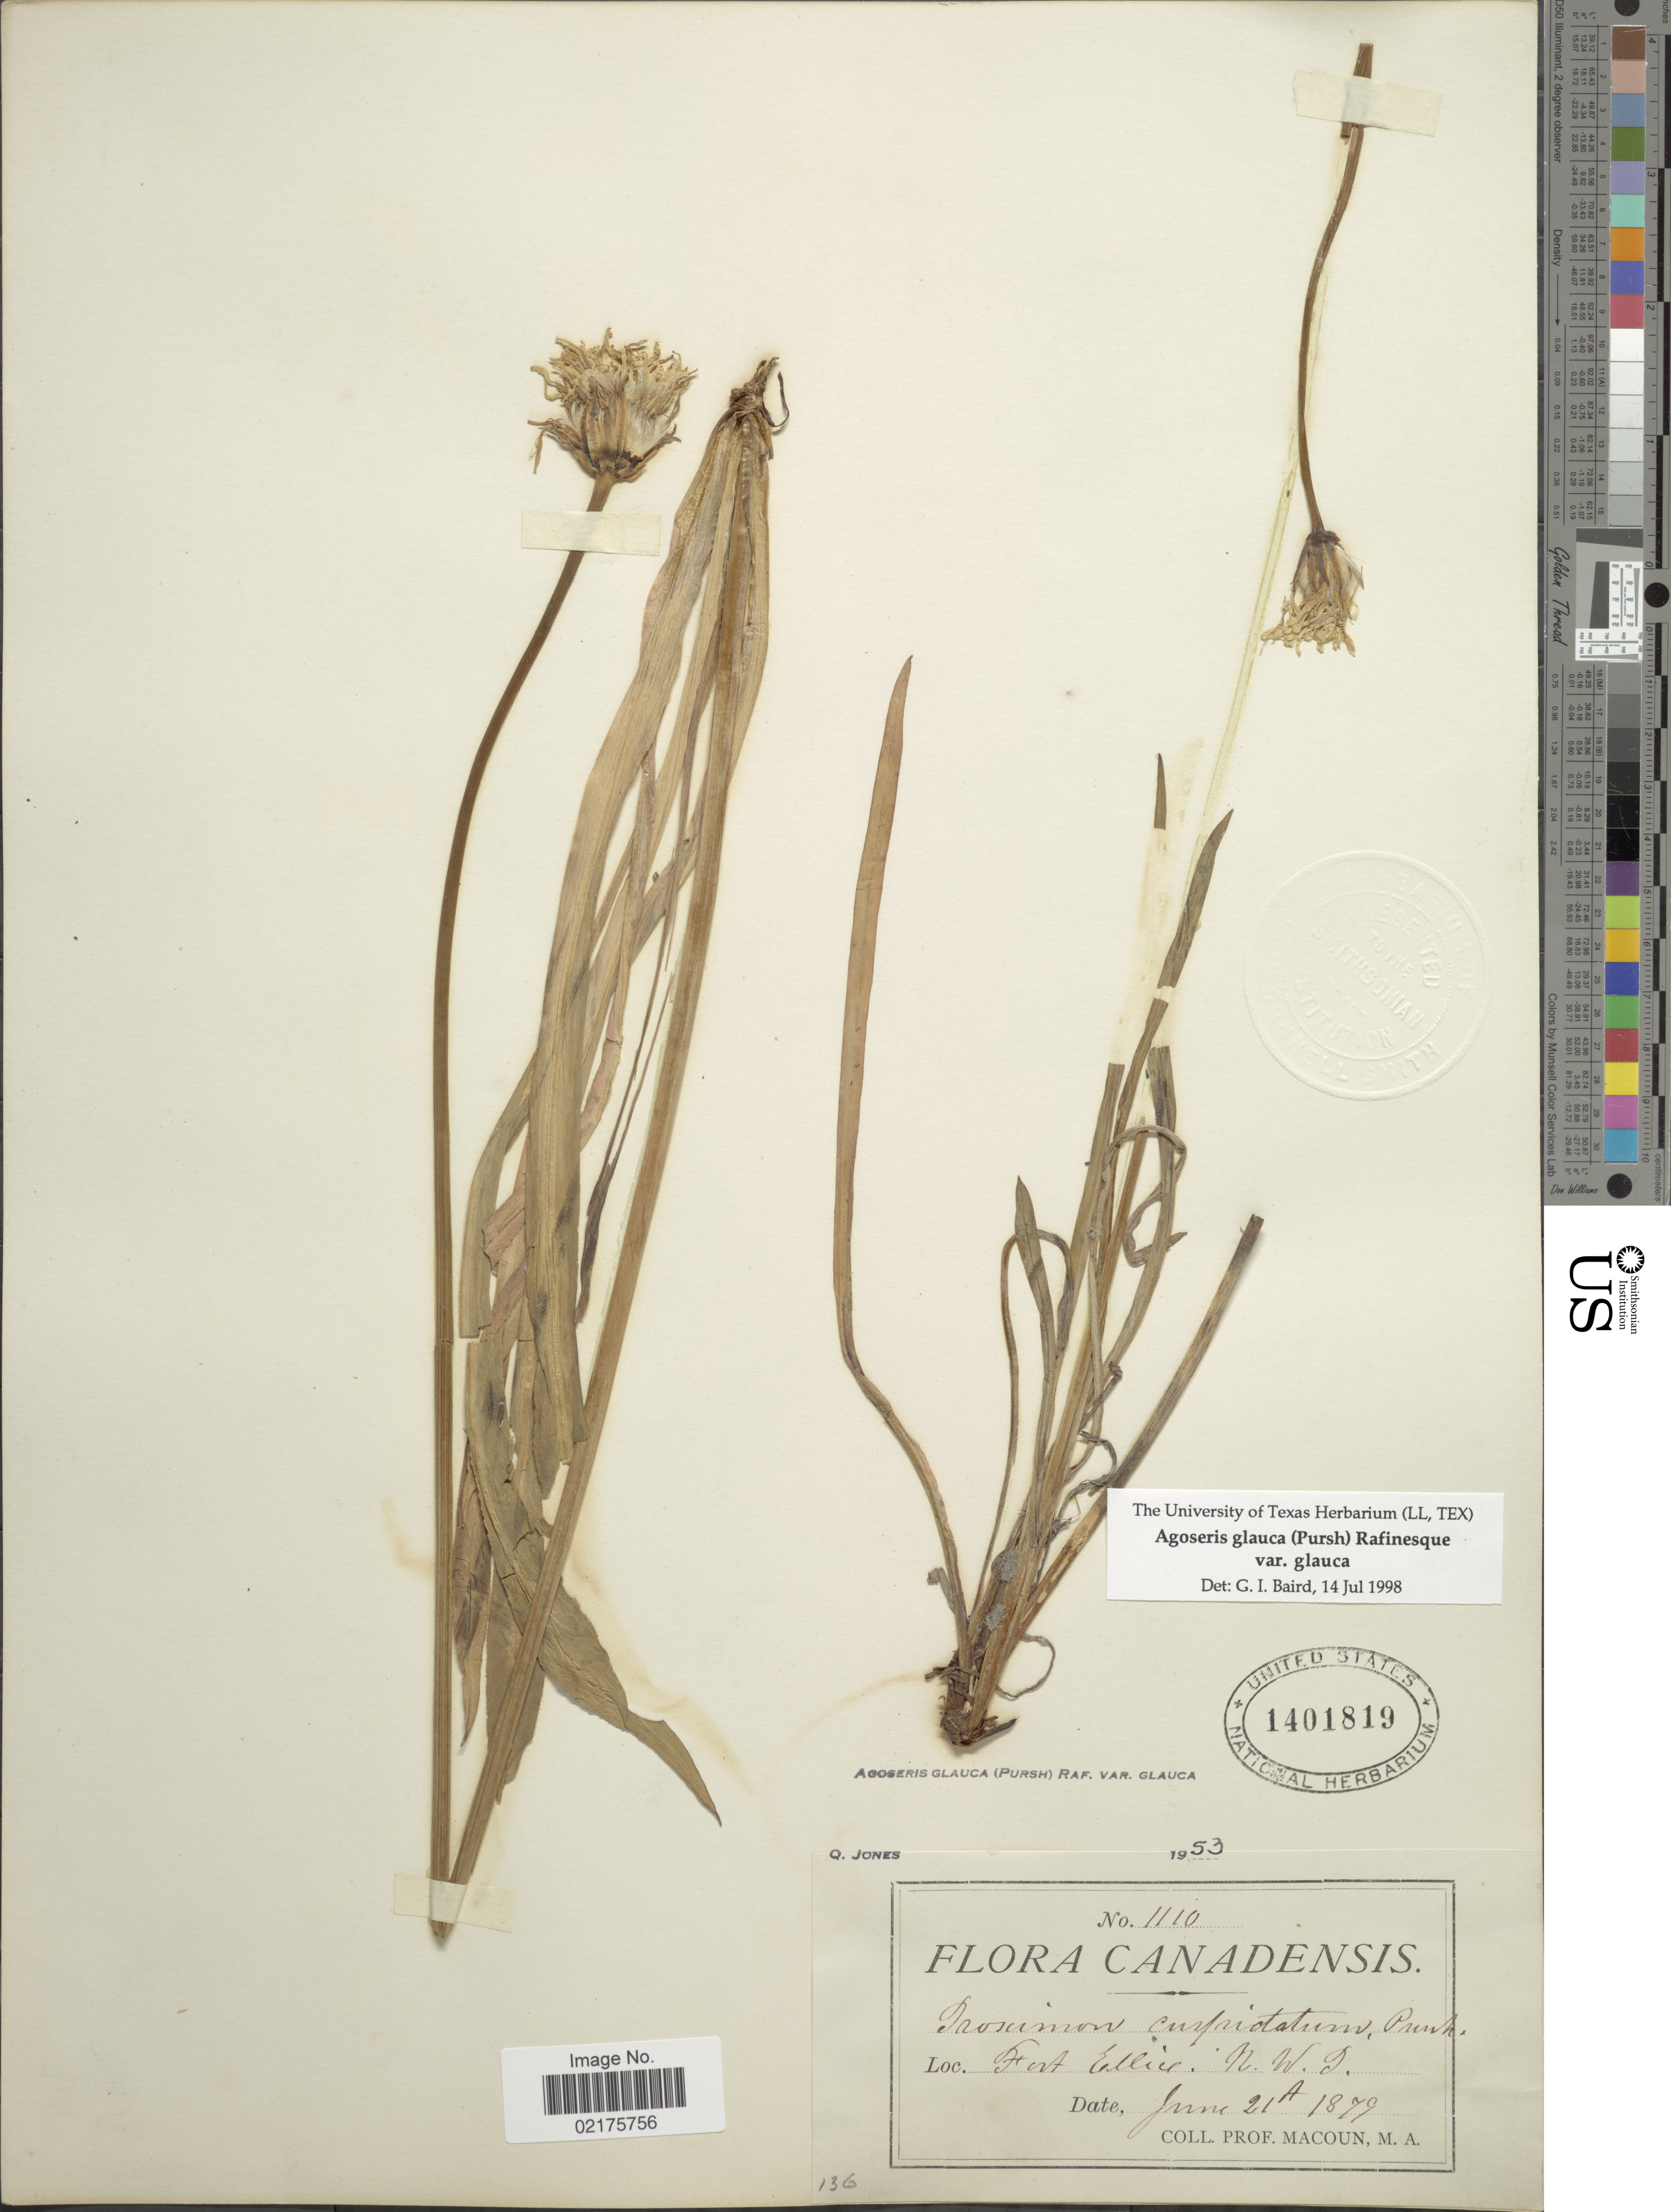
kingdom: Plantae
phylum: Tracheophyta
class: Magnoliopsida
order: Asterales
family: Asteraceae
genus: Agoseris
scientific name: Agoseris glauca var. glauca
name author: (Pursh) Raf.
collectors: J. Macoun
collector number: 1110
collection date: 1879-06-21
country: Canada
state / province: Northwest Territories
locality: Fort Ellice, N.W.T.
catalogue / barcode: US 1401819